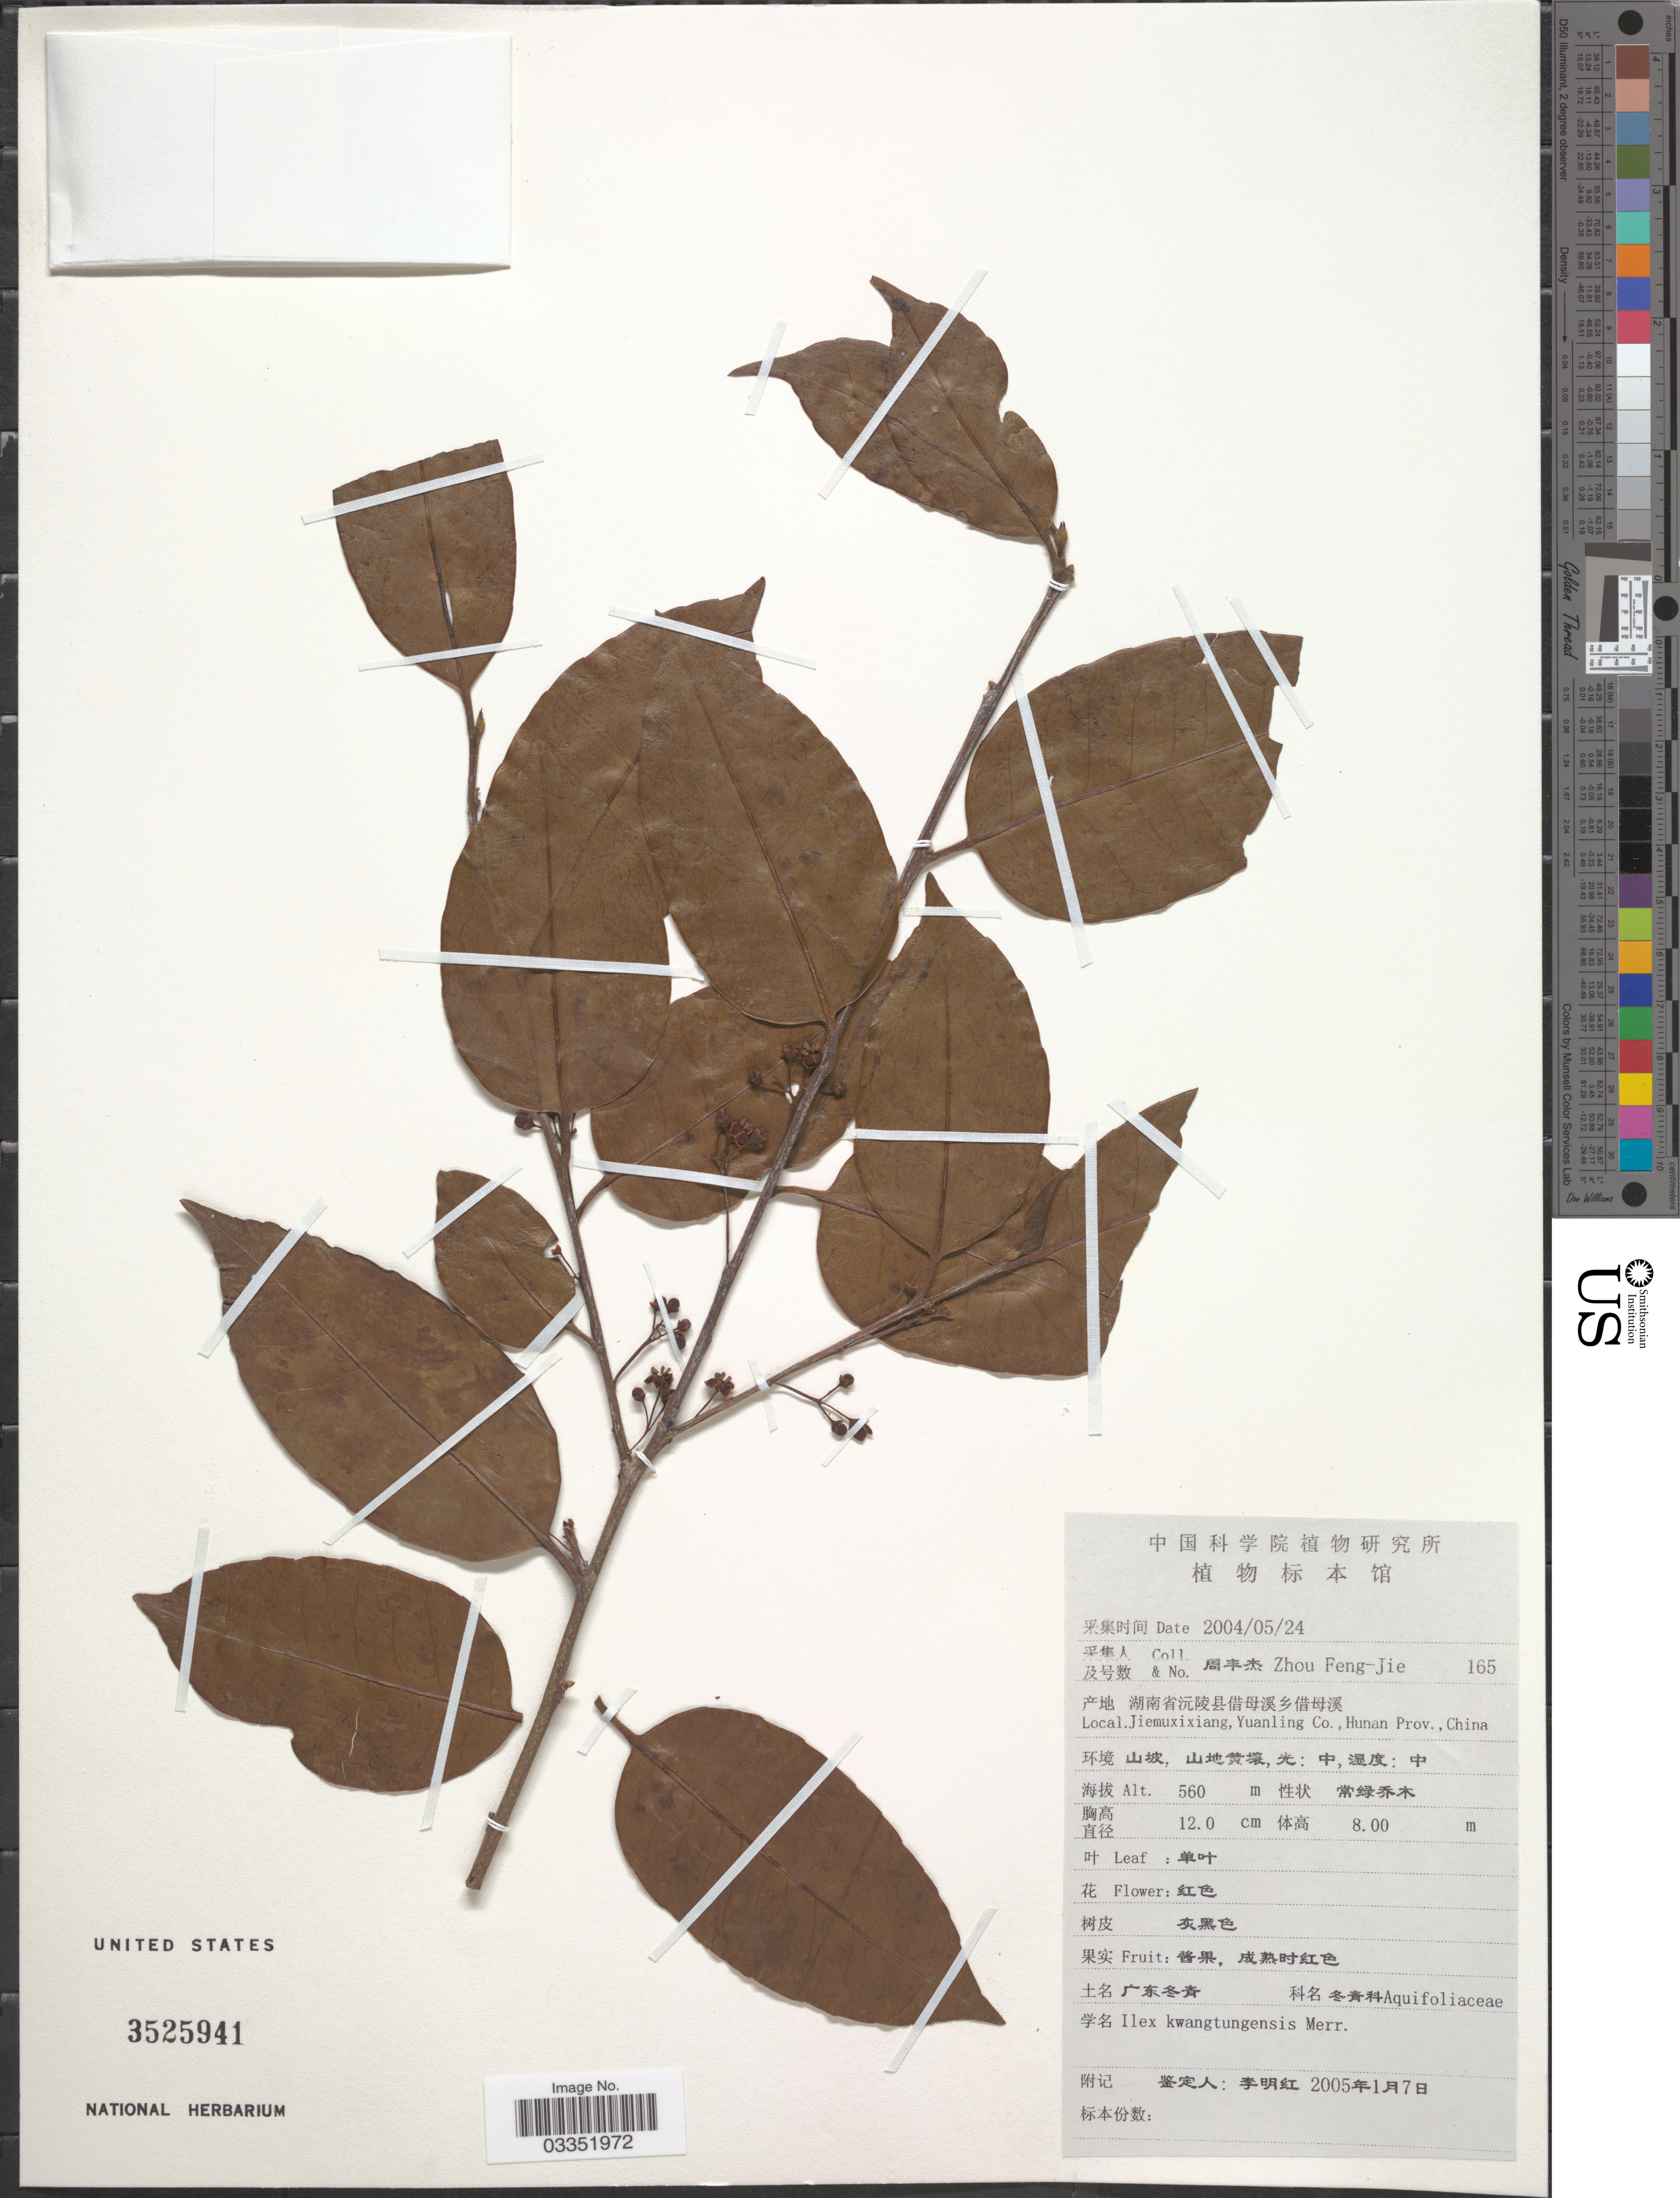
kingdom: Plantae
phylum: Tracheophyta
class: Magnoliopsida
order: Aquifoliales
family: Aquifoliaceae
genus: Ilex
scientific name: Ilex kwangtungensis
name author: Merr.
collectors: F. Zhou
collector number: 165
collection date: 2004-05-24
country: China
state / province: Hunan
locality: Jiemuxixiang, Yuanling Co.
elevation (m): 560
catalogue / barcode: US 3525941